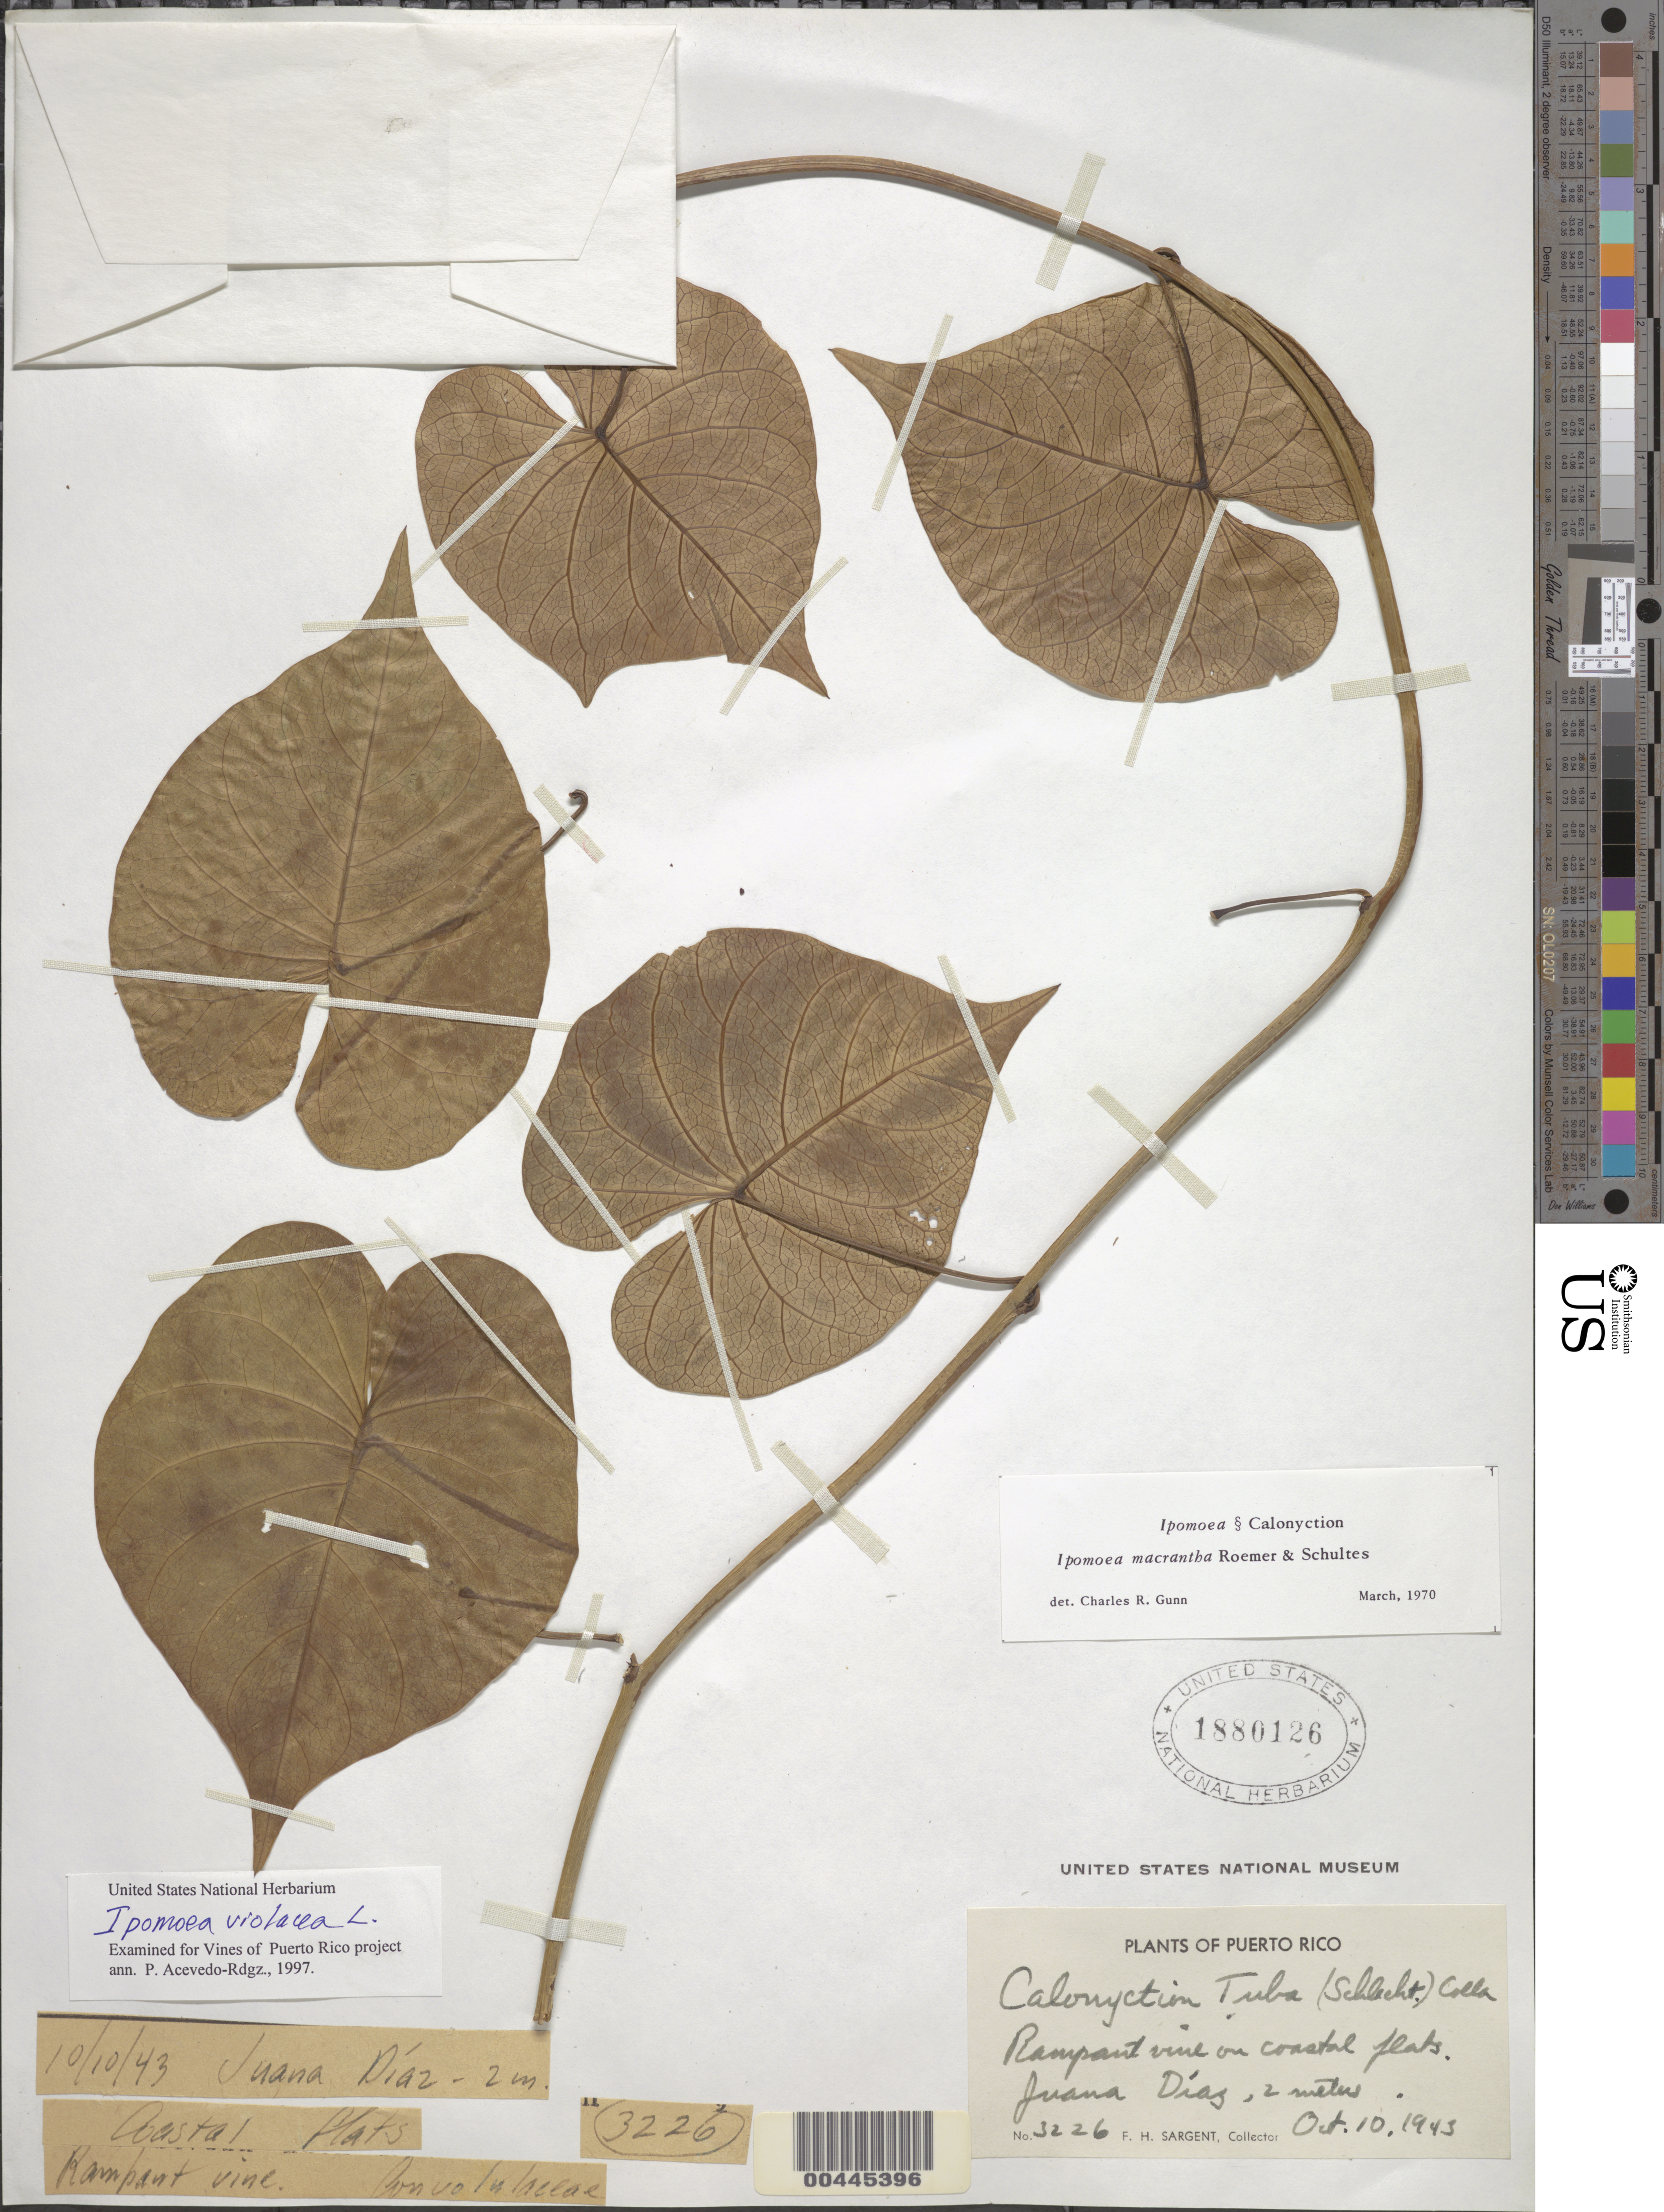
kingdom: Plantae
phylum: Tracheophyta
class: Magnoliopsida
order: Solanales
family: Convolvulaceae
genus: Ipomoea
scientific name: Ipomoea macrantha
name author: Roem. & Schult.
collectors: F. H. Sargent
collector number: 3226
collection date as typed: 10 Oct 1943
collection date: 1943-10-10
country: Puerto Rico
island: Greater Antilles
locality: Juana Diaz. On coastal flats.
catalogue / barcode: US 1880126